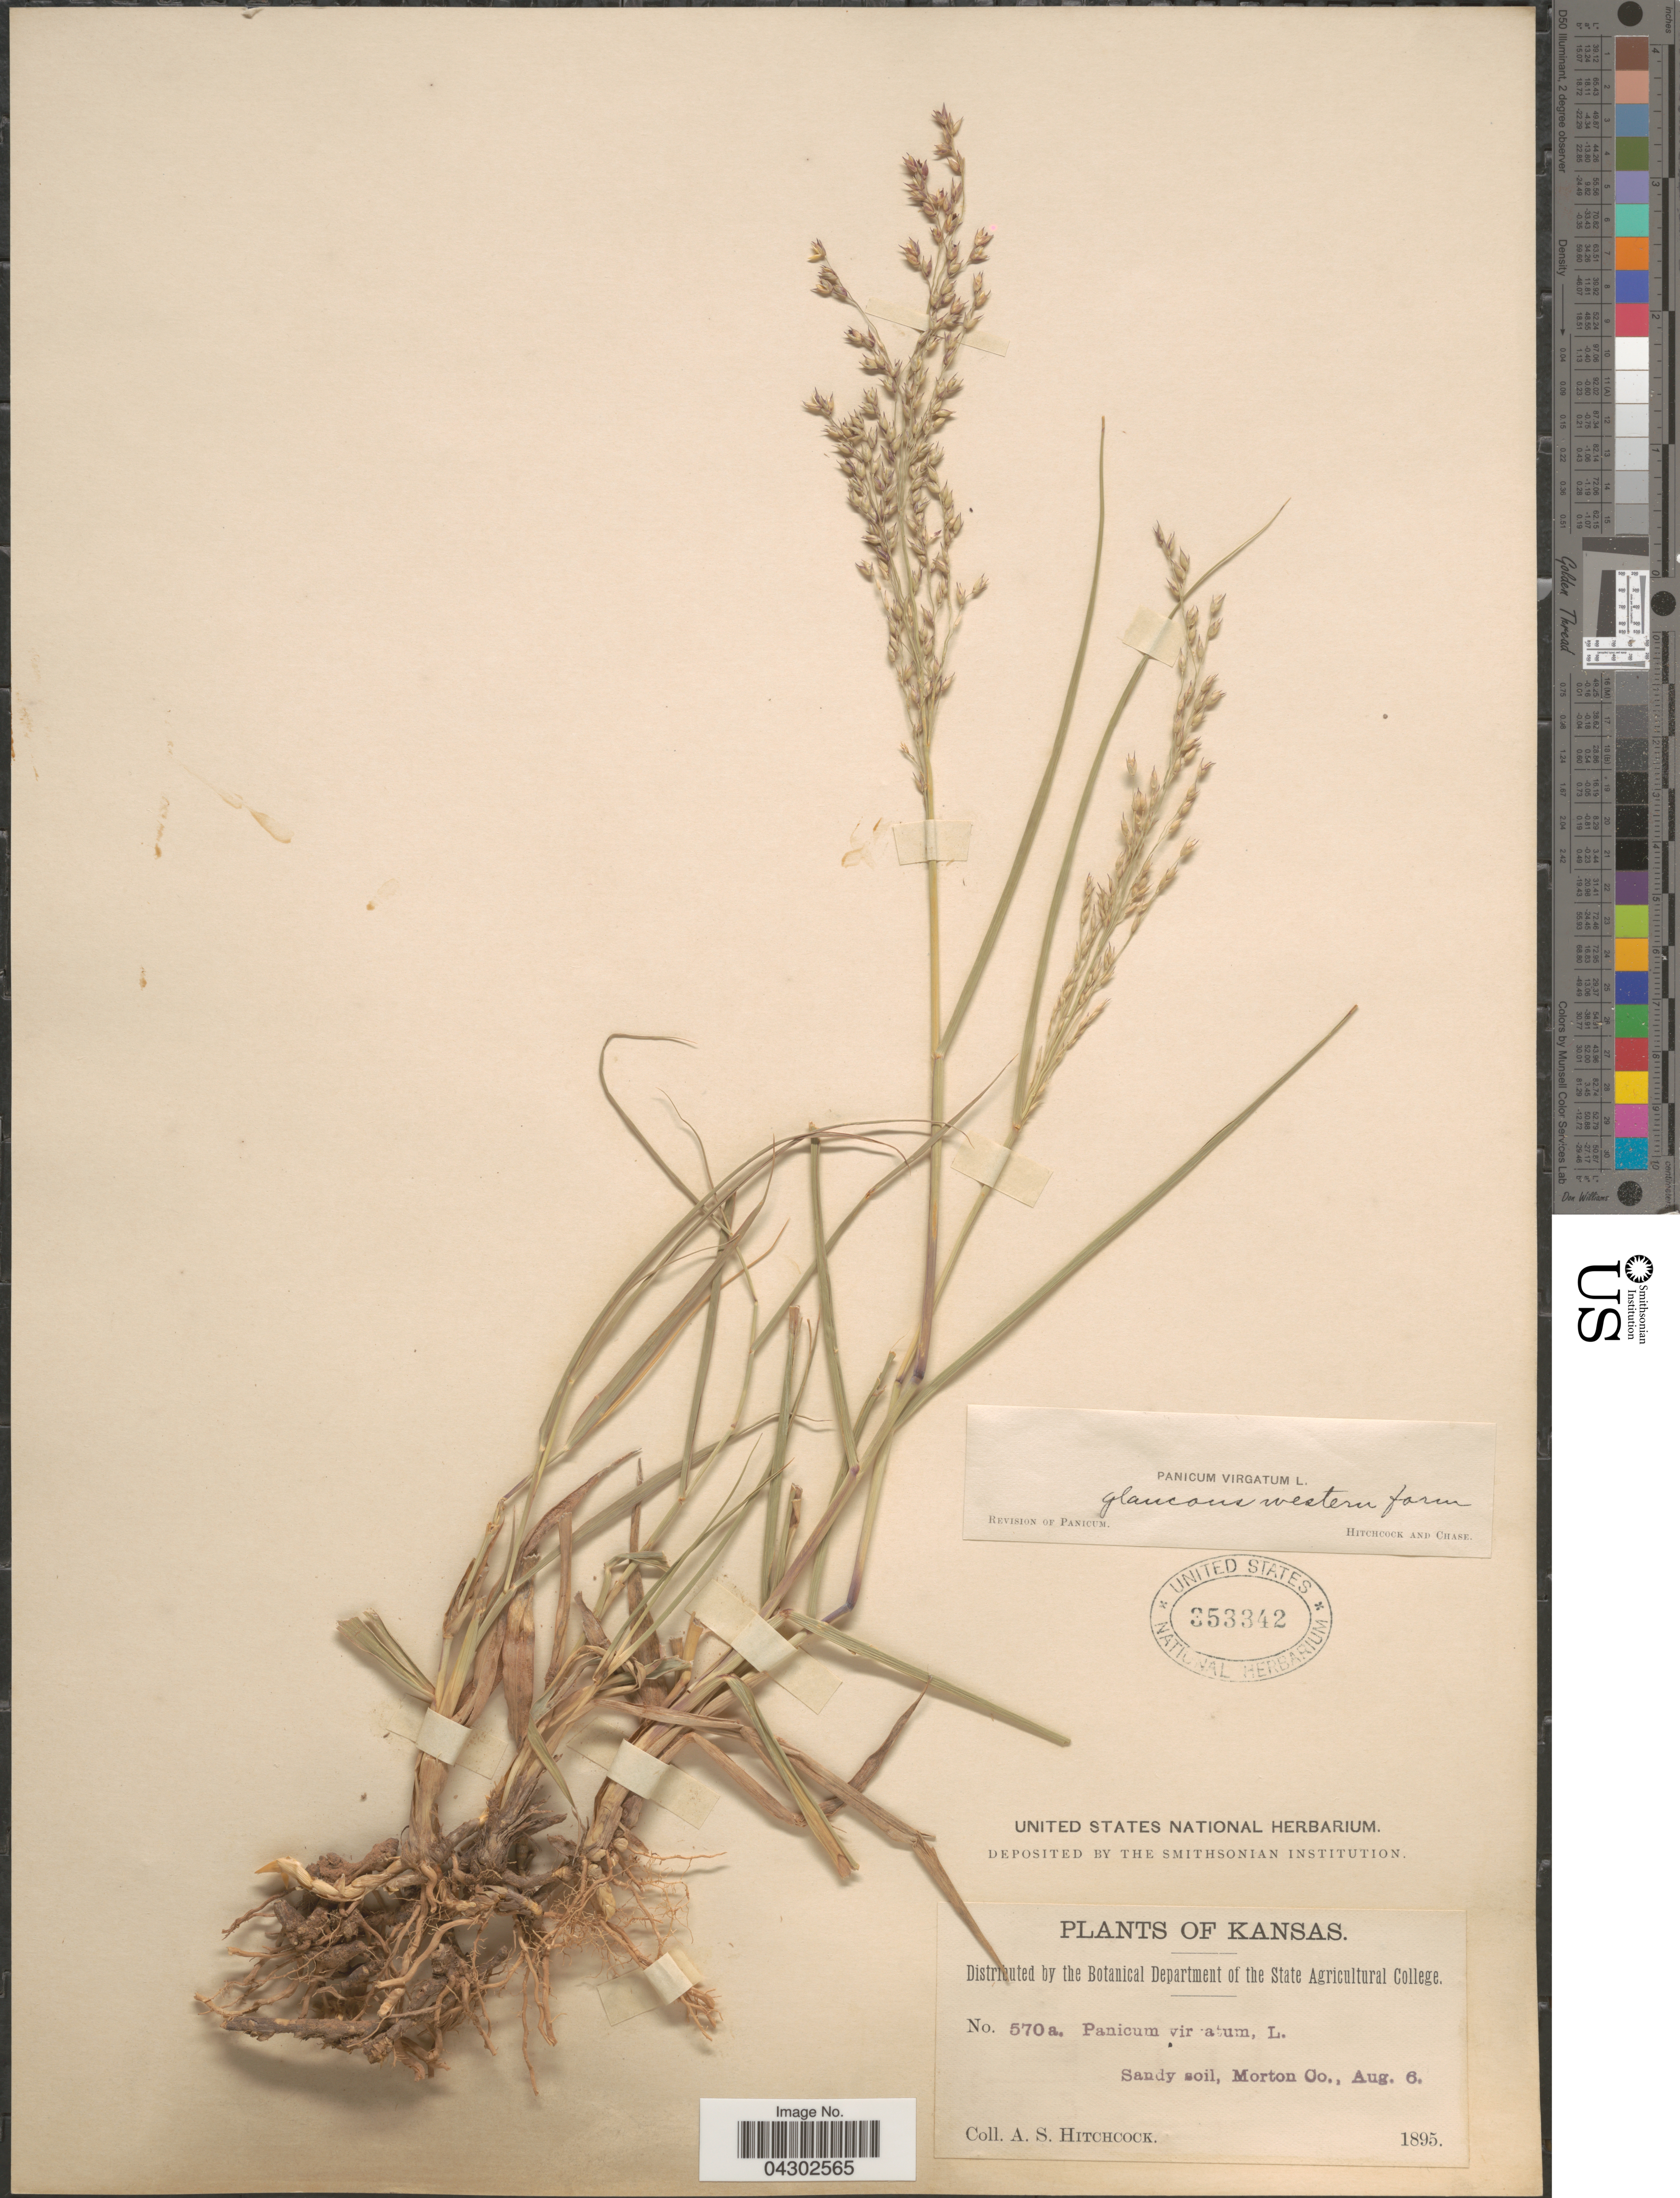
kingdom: Plantae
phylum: Tracheophyta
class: Liliopsida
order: Poales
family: Poaceae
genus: Panicum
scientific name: Panicum virgatum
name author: L.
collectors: A. S. Hitchcock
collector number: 570a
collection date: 1895-08-06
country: United States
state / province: Kansas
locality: Sandy soil, Morton Co.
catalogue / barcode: US 353342